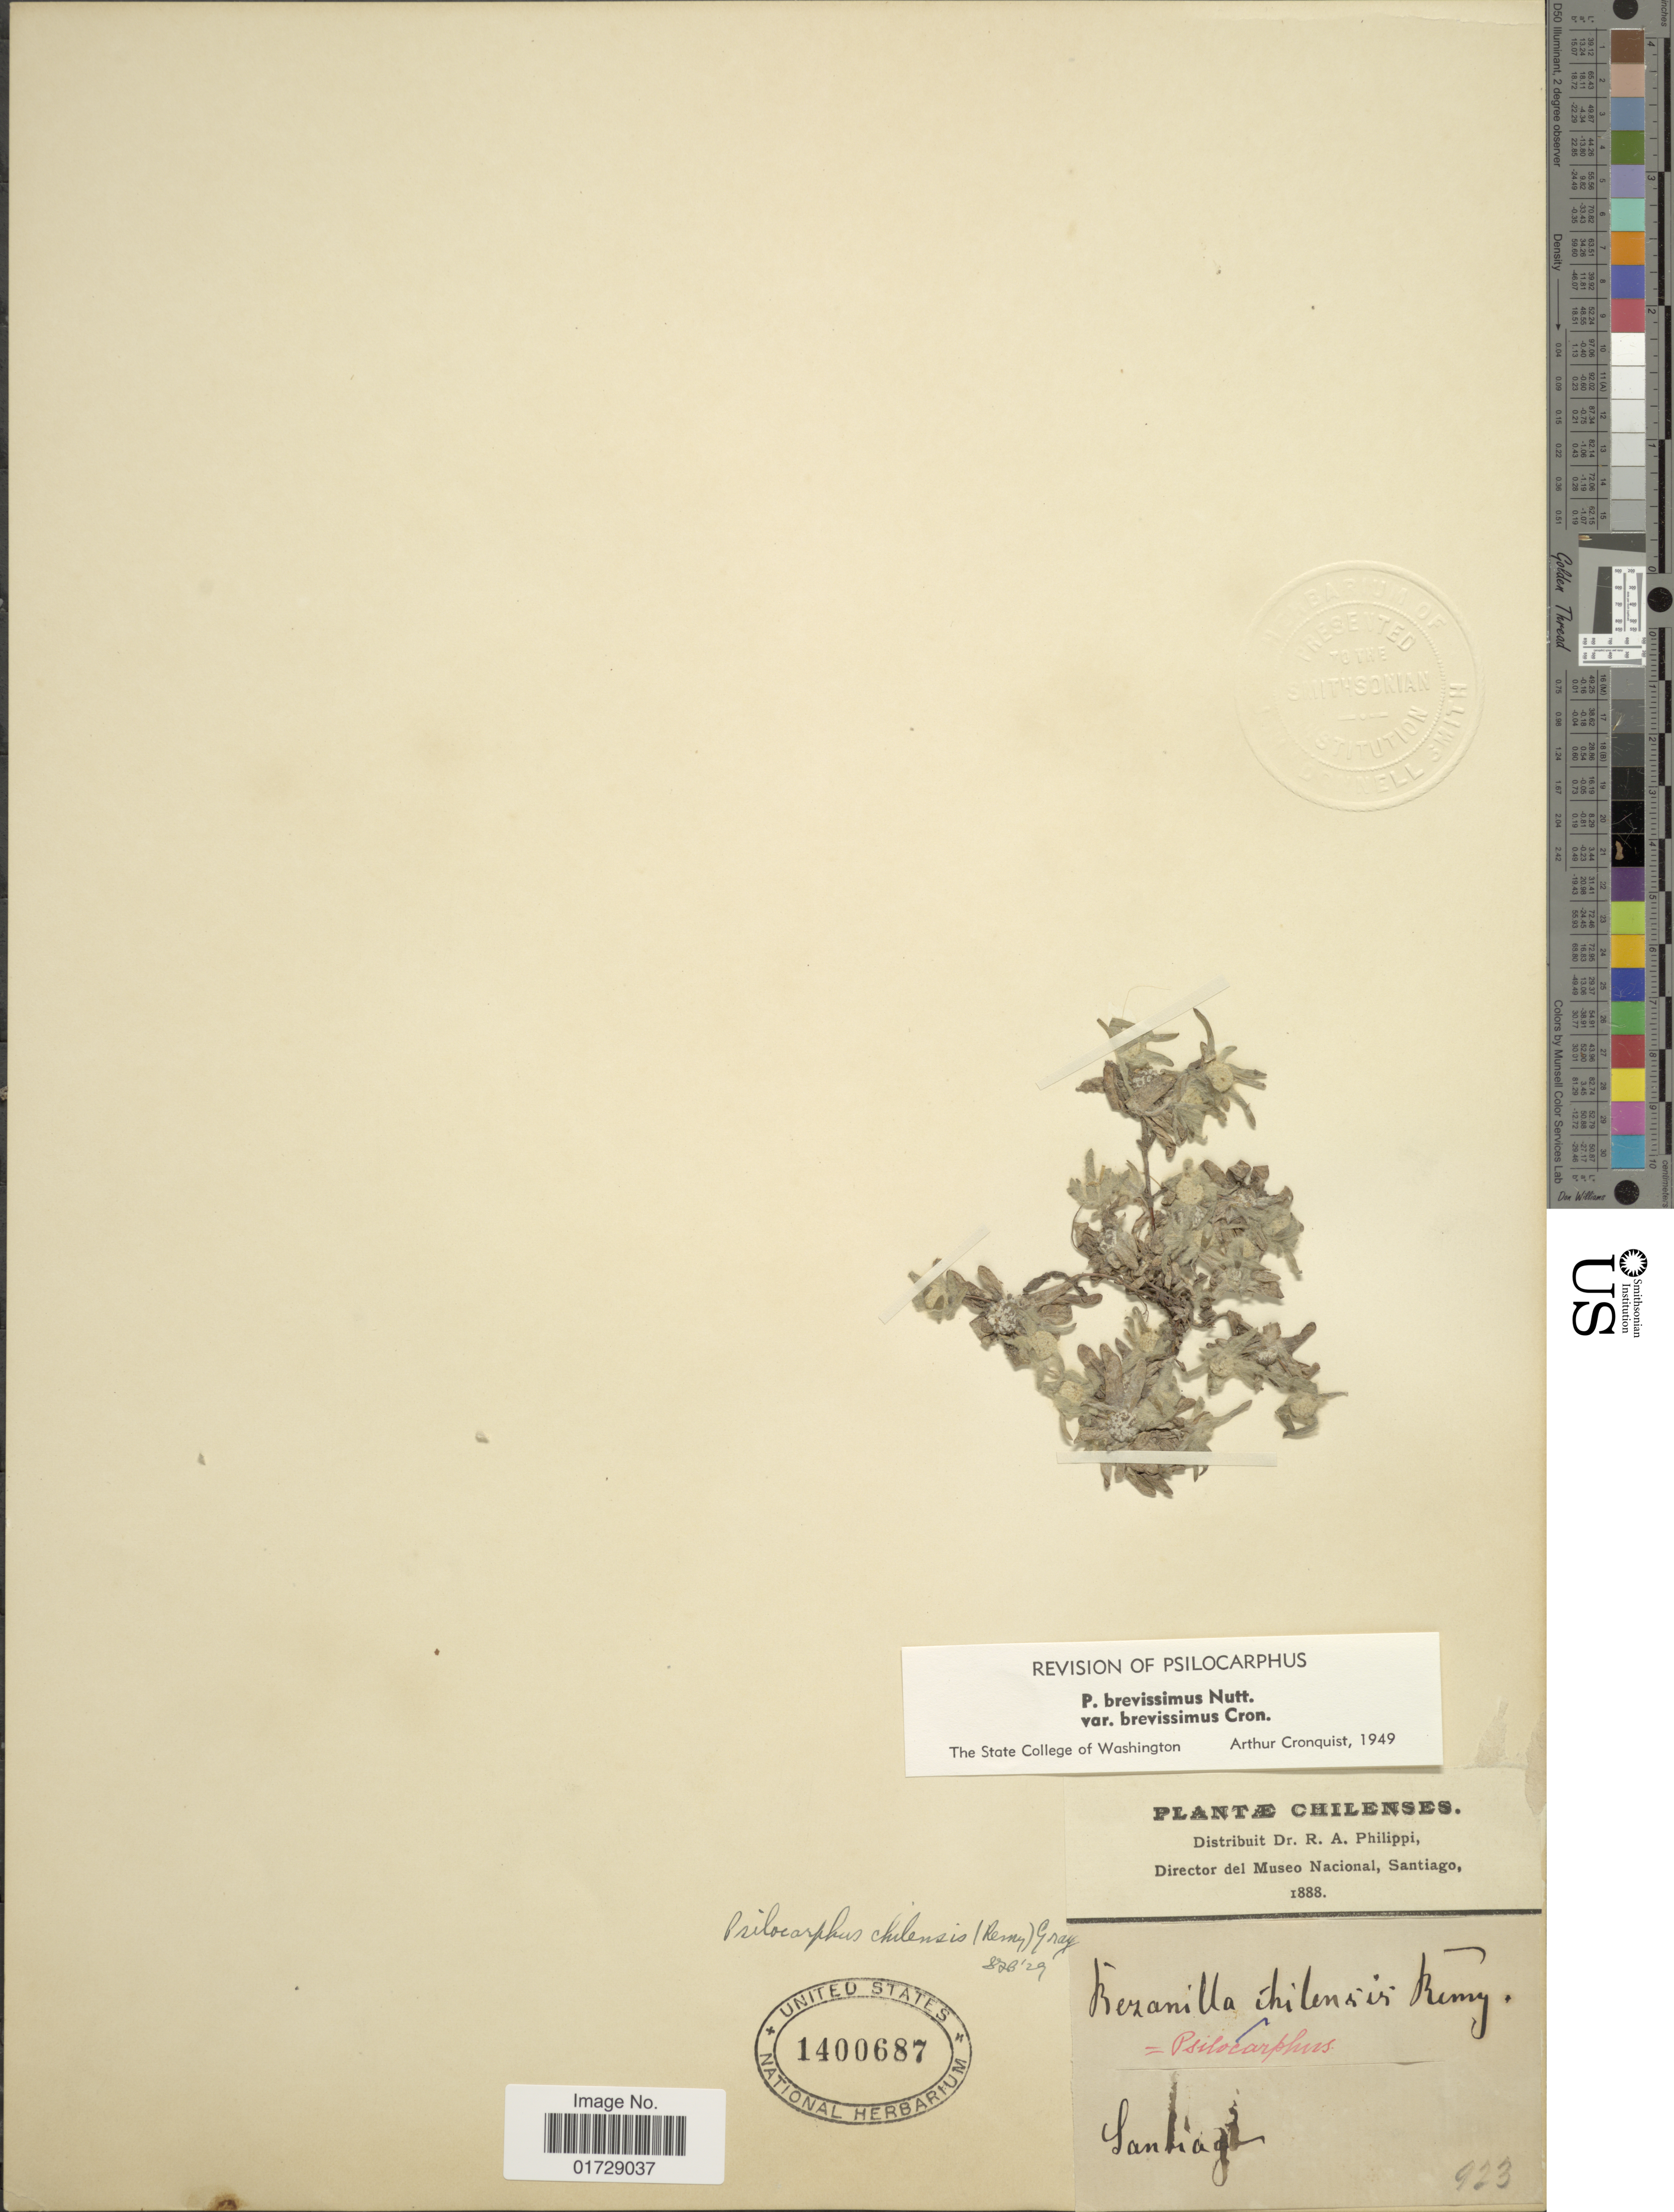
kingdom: Plantae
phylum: Tracheophyta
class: Magnoliopsida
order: Asterales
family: Asteraceae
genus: Psilocarphus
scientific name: Psilocarphus brevissimus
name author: Nutt.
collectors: R. A. Philippi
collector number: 923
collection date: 1888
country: Chile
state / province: Región Metropolitana (RM)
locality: Santiago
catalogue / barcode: US 1400687